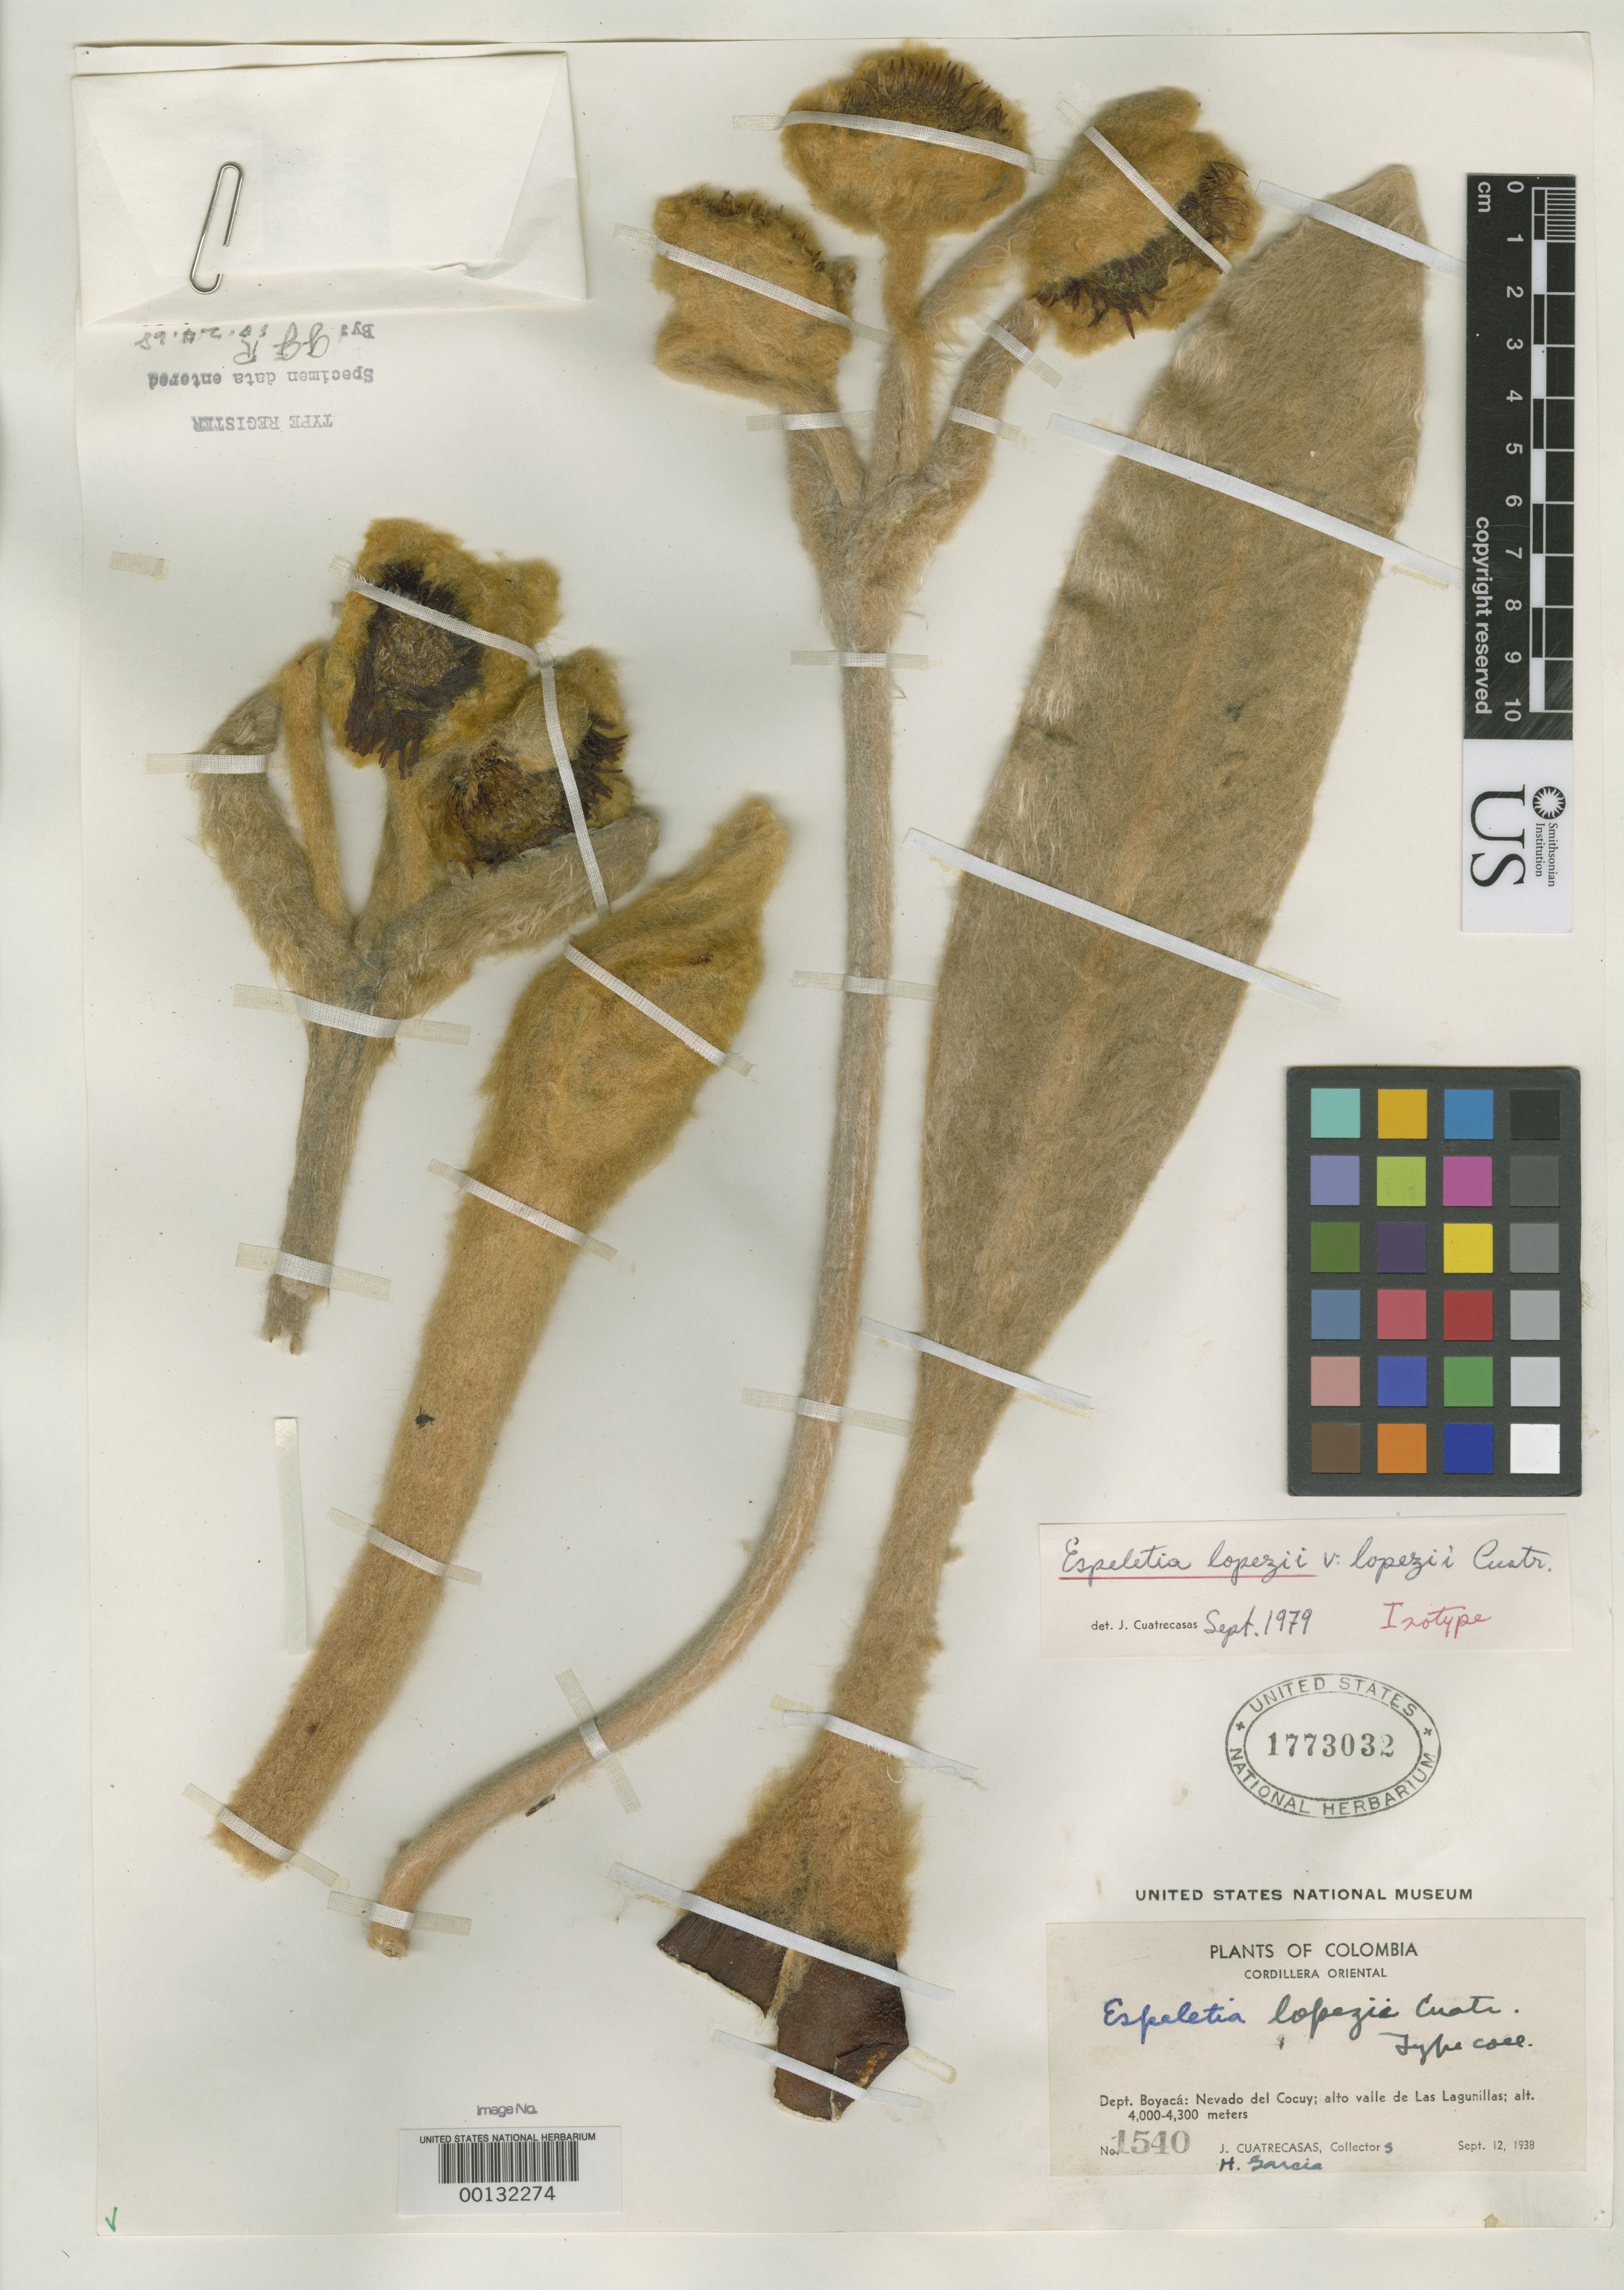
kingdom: Plantae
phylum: Tracheophyta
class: Magnoliopsida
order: Asterales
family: Asteraceae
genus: Espeletia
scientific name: Espeletia lopezii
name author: Cuatrec.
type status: Isotype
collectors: J. Cuatrecasas & H. García Barriga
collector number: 1540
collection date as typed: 12 Sep 1938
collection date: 1938-09-12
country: Colombia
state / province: Boyacá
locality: Nevada del Cocuy, Alto Valle de Las Lagunillas, Pozo Azul, Cordillera Oriental. [Nevada del Cocuy, upper Valley of Las Lagunillas, Pozo Azul, Cordillera Oriental]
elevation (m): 4100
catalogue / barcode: US 1773032